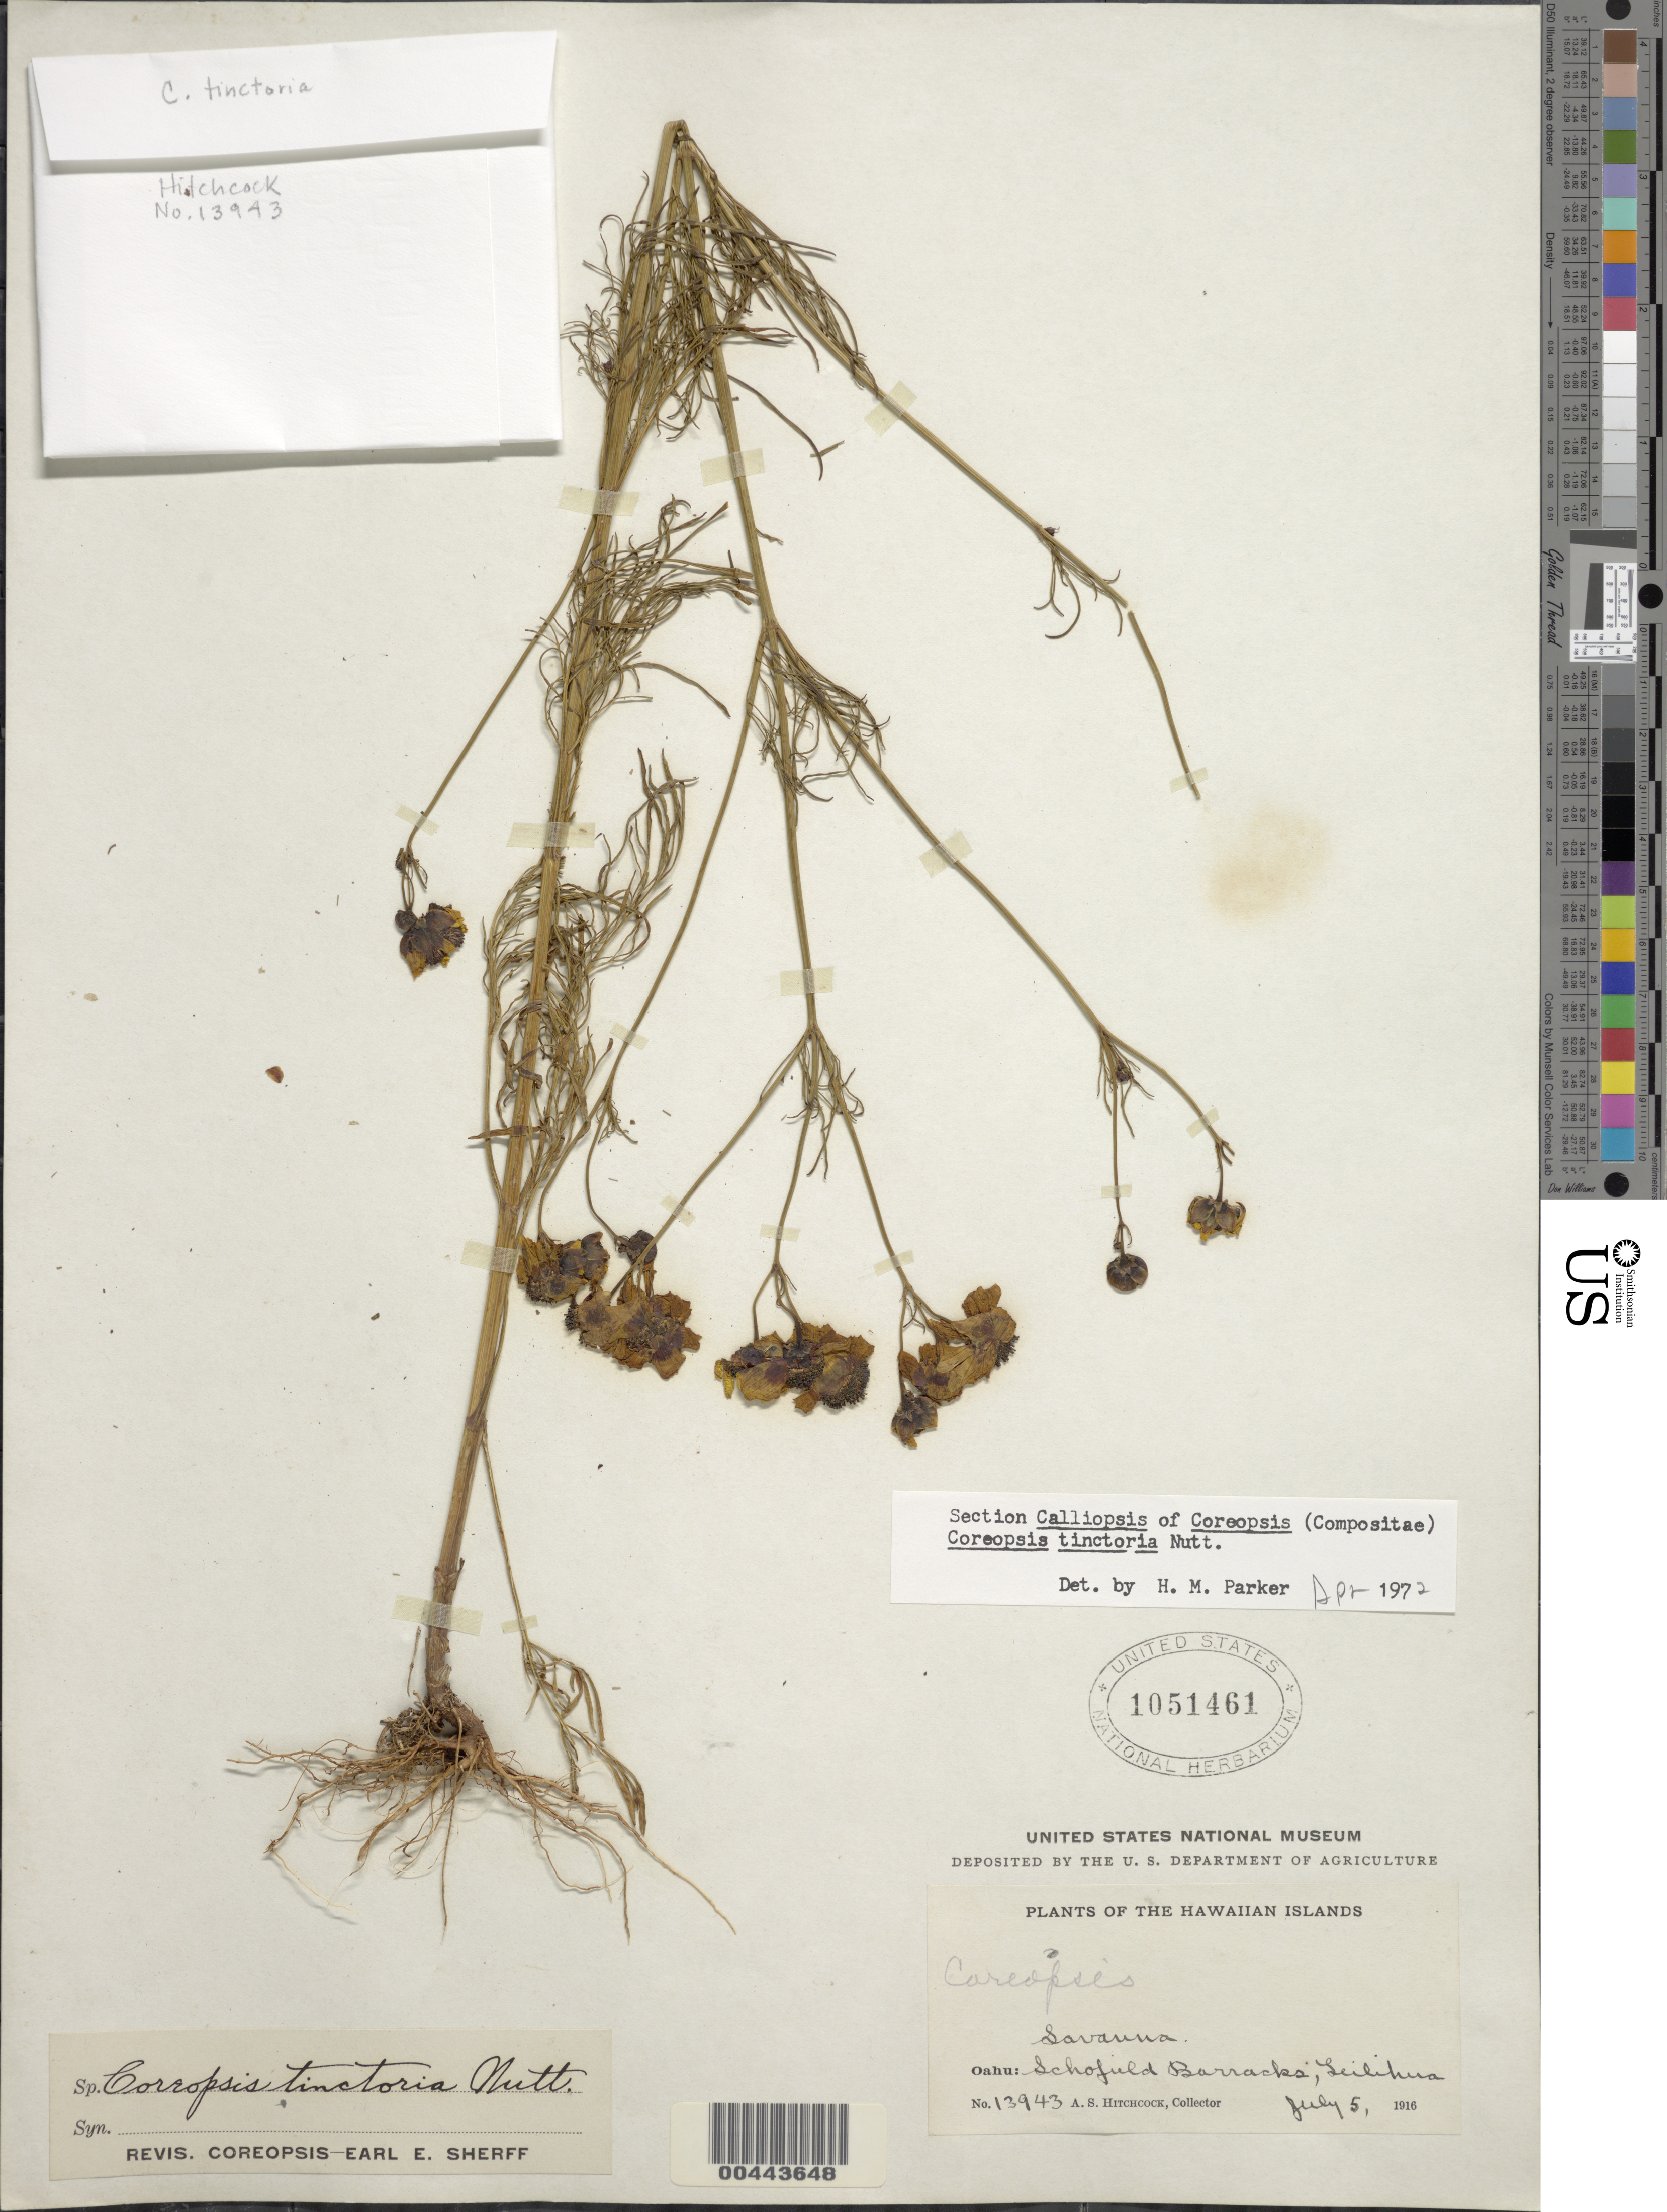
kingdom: Plantae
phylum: Tracheophyta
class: Magnoliopsida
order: Asterales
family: Asteraceae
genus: Coreopsis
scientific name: Coreopsis tinctoria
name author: Nutt.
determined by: Parker, H. M.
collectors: A. S. Hitchcock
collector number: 13943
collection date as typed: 5 Jul 1916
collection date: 1916-07-05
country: United States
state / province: Hawaii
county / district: Honolulu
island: Oahu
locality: Schofield Barracks, Leilihua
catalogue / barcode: US 1051461